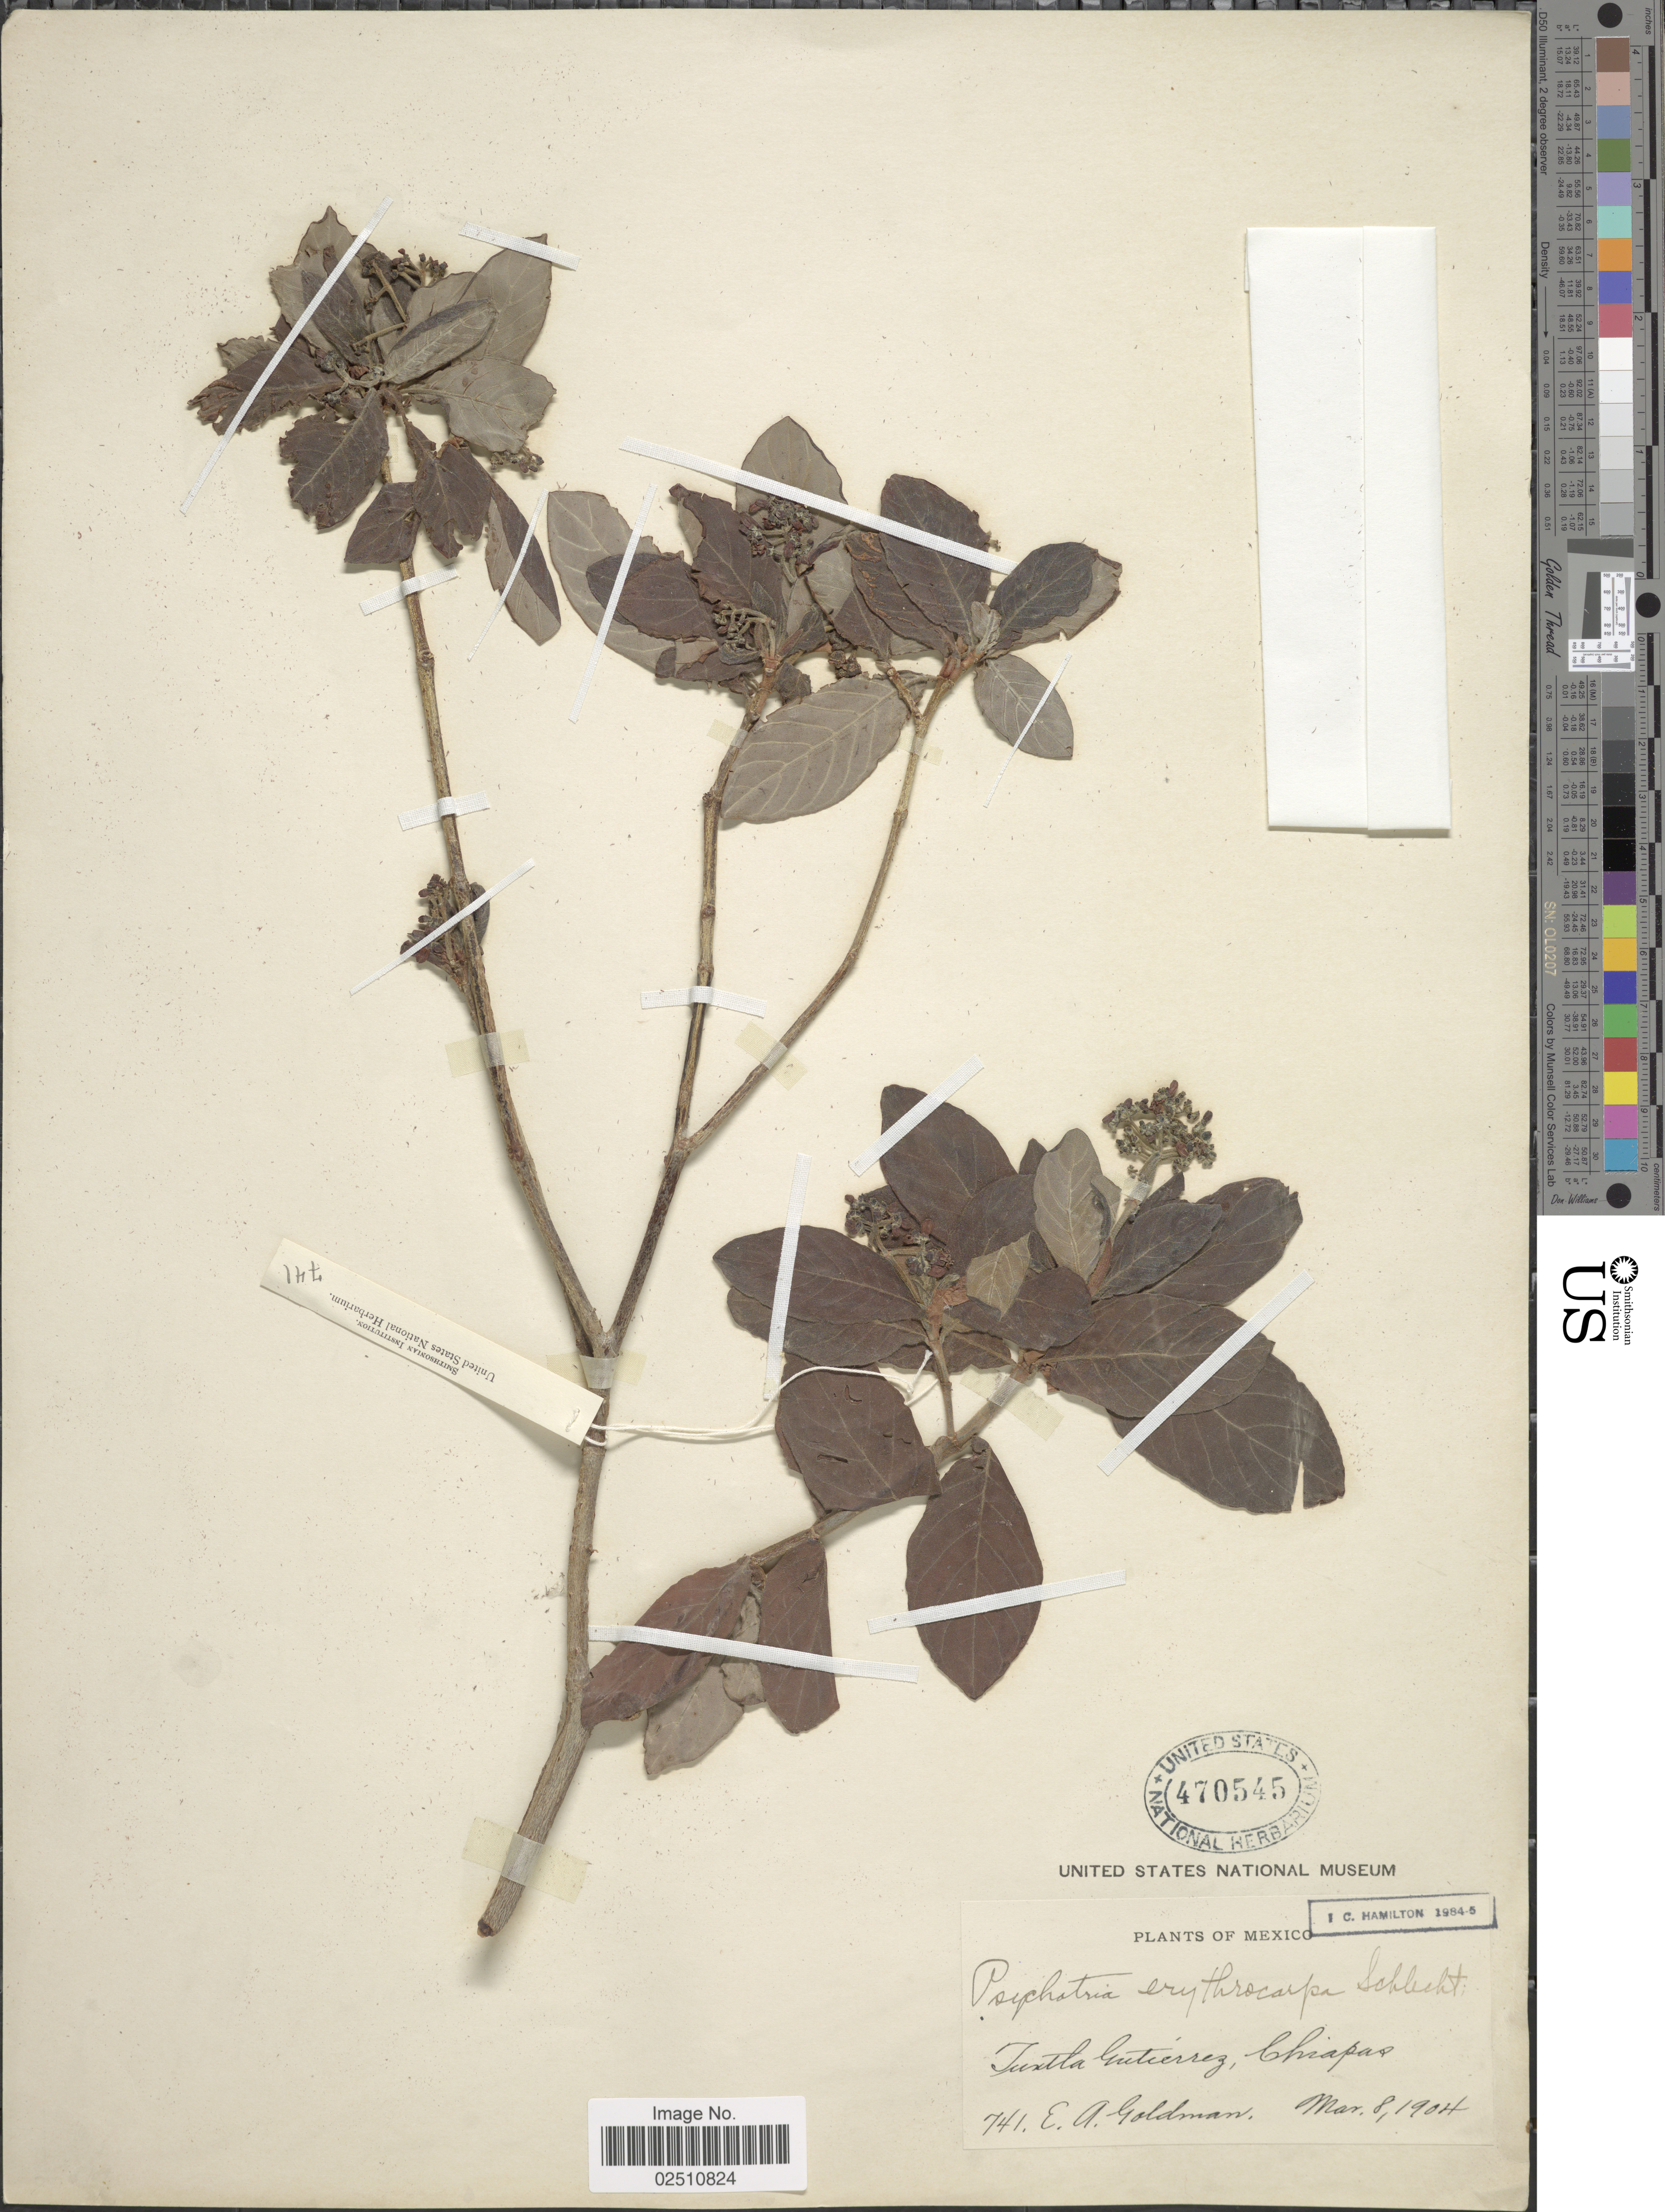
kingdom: Plantae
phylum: Tracheophyta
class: Magnoliopsida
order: Gentianales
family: Rubiaceae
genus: Psychotria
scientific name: Psychotria erythrocarpa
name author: Schltdl.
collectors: E. A. Goldman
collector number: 741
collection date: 1904-03-08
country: Mexico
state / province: Chiapas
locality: Tuxtla Gutierrez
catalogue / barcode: US 470545